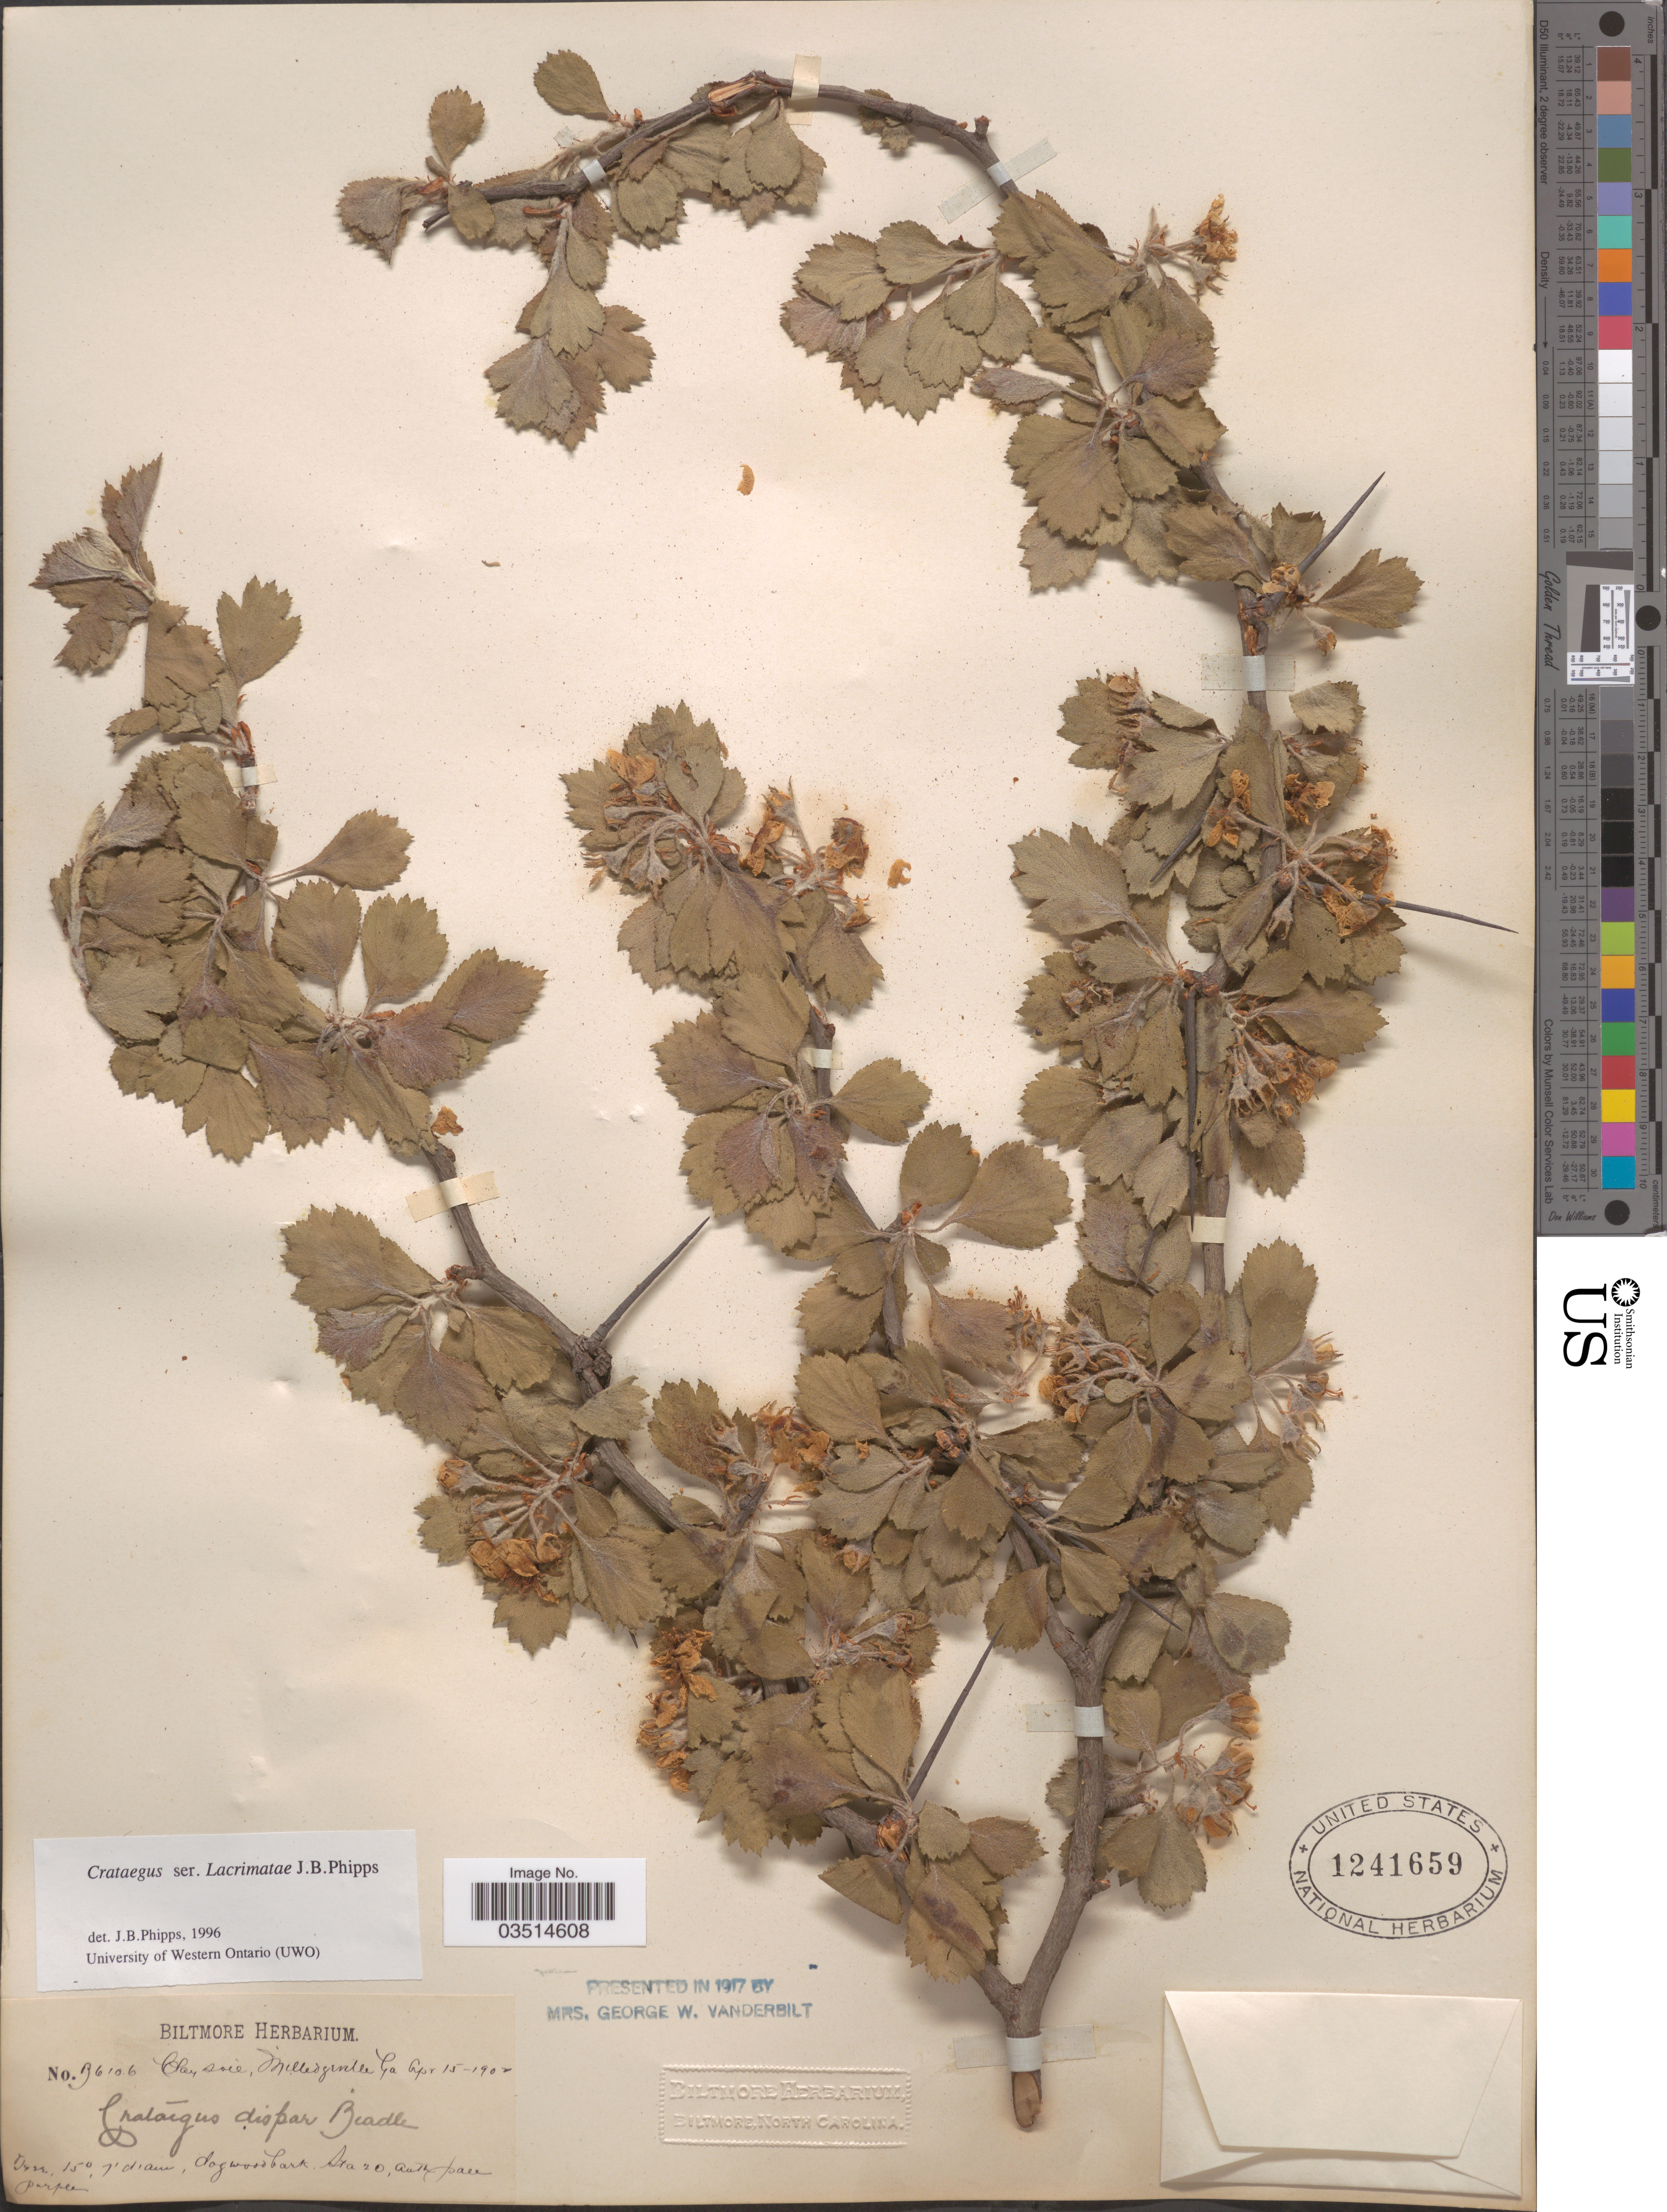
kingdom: Plantae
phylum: Tracheophyta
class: Magnoliopsida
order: Rosales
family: Rosaceae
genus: Crataegus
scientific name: Crataegus dispar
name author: Beadle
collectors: ex herb. Biltmore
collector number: B6106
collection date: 1902-04-15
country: United States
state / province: Georgia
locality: Clay soil, Milledgeville.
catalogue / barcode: US 1241659